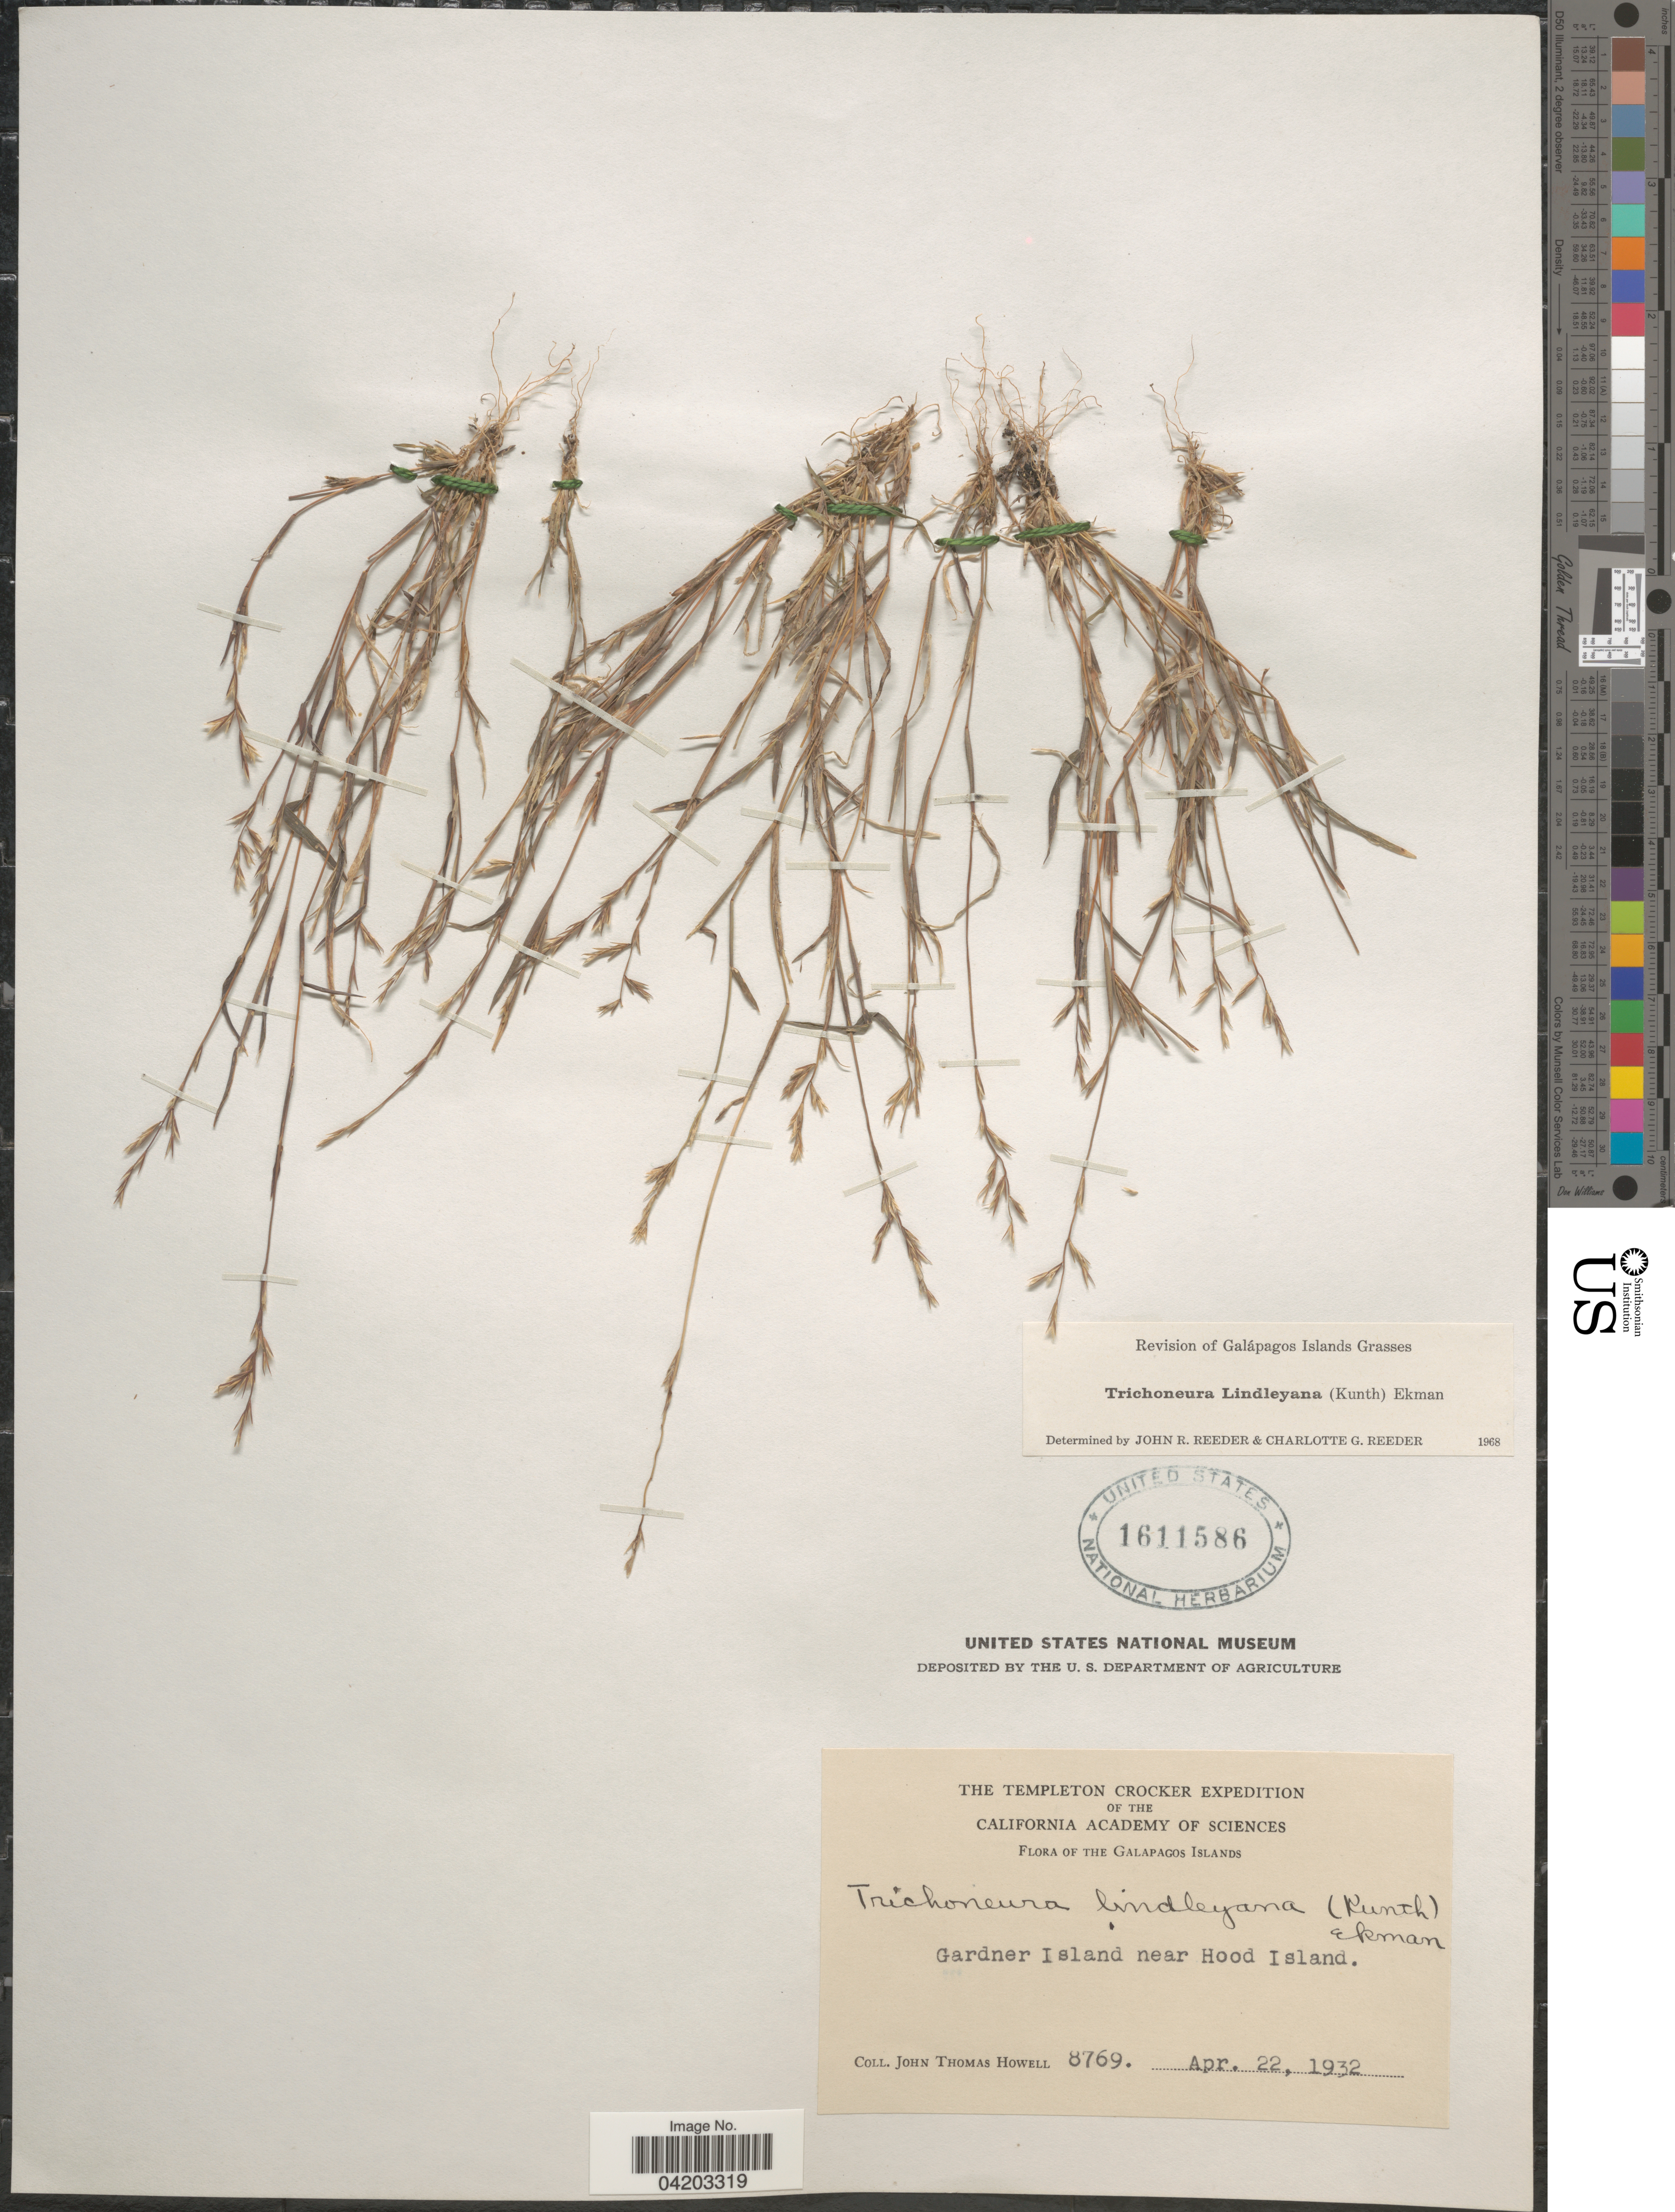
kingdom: Plantae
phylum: Tracheophyta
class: Liliopsida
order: Poales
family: Poaceae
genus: Trichoneura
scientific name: Trichoneura lindleyana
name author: (Kunth) Ekman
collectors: J. T. Howell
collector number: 8769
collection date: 1932-04-22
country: Ecuador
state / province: Colón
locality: The Templeton Crocker Expedition of the California Academy of Sciences. Galapagos Islands. Gardner Island near Hood Island.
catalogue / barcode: US 1611586